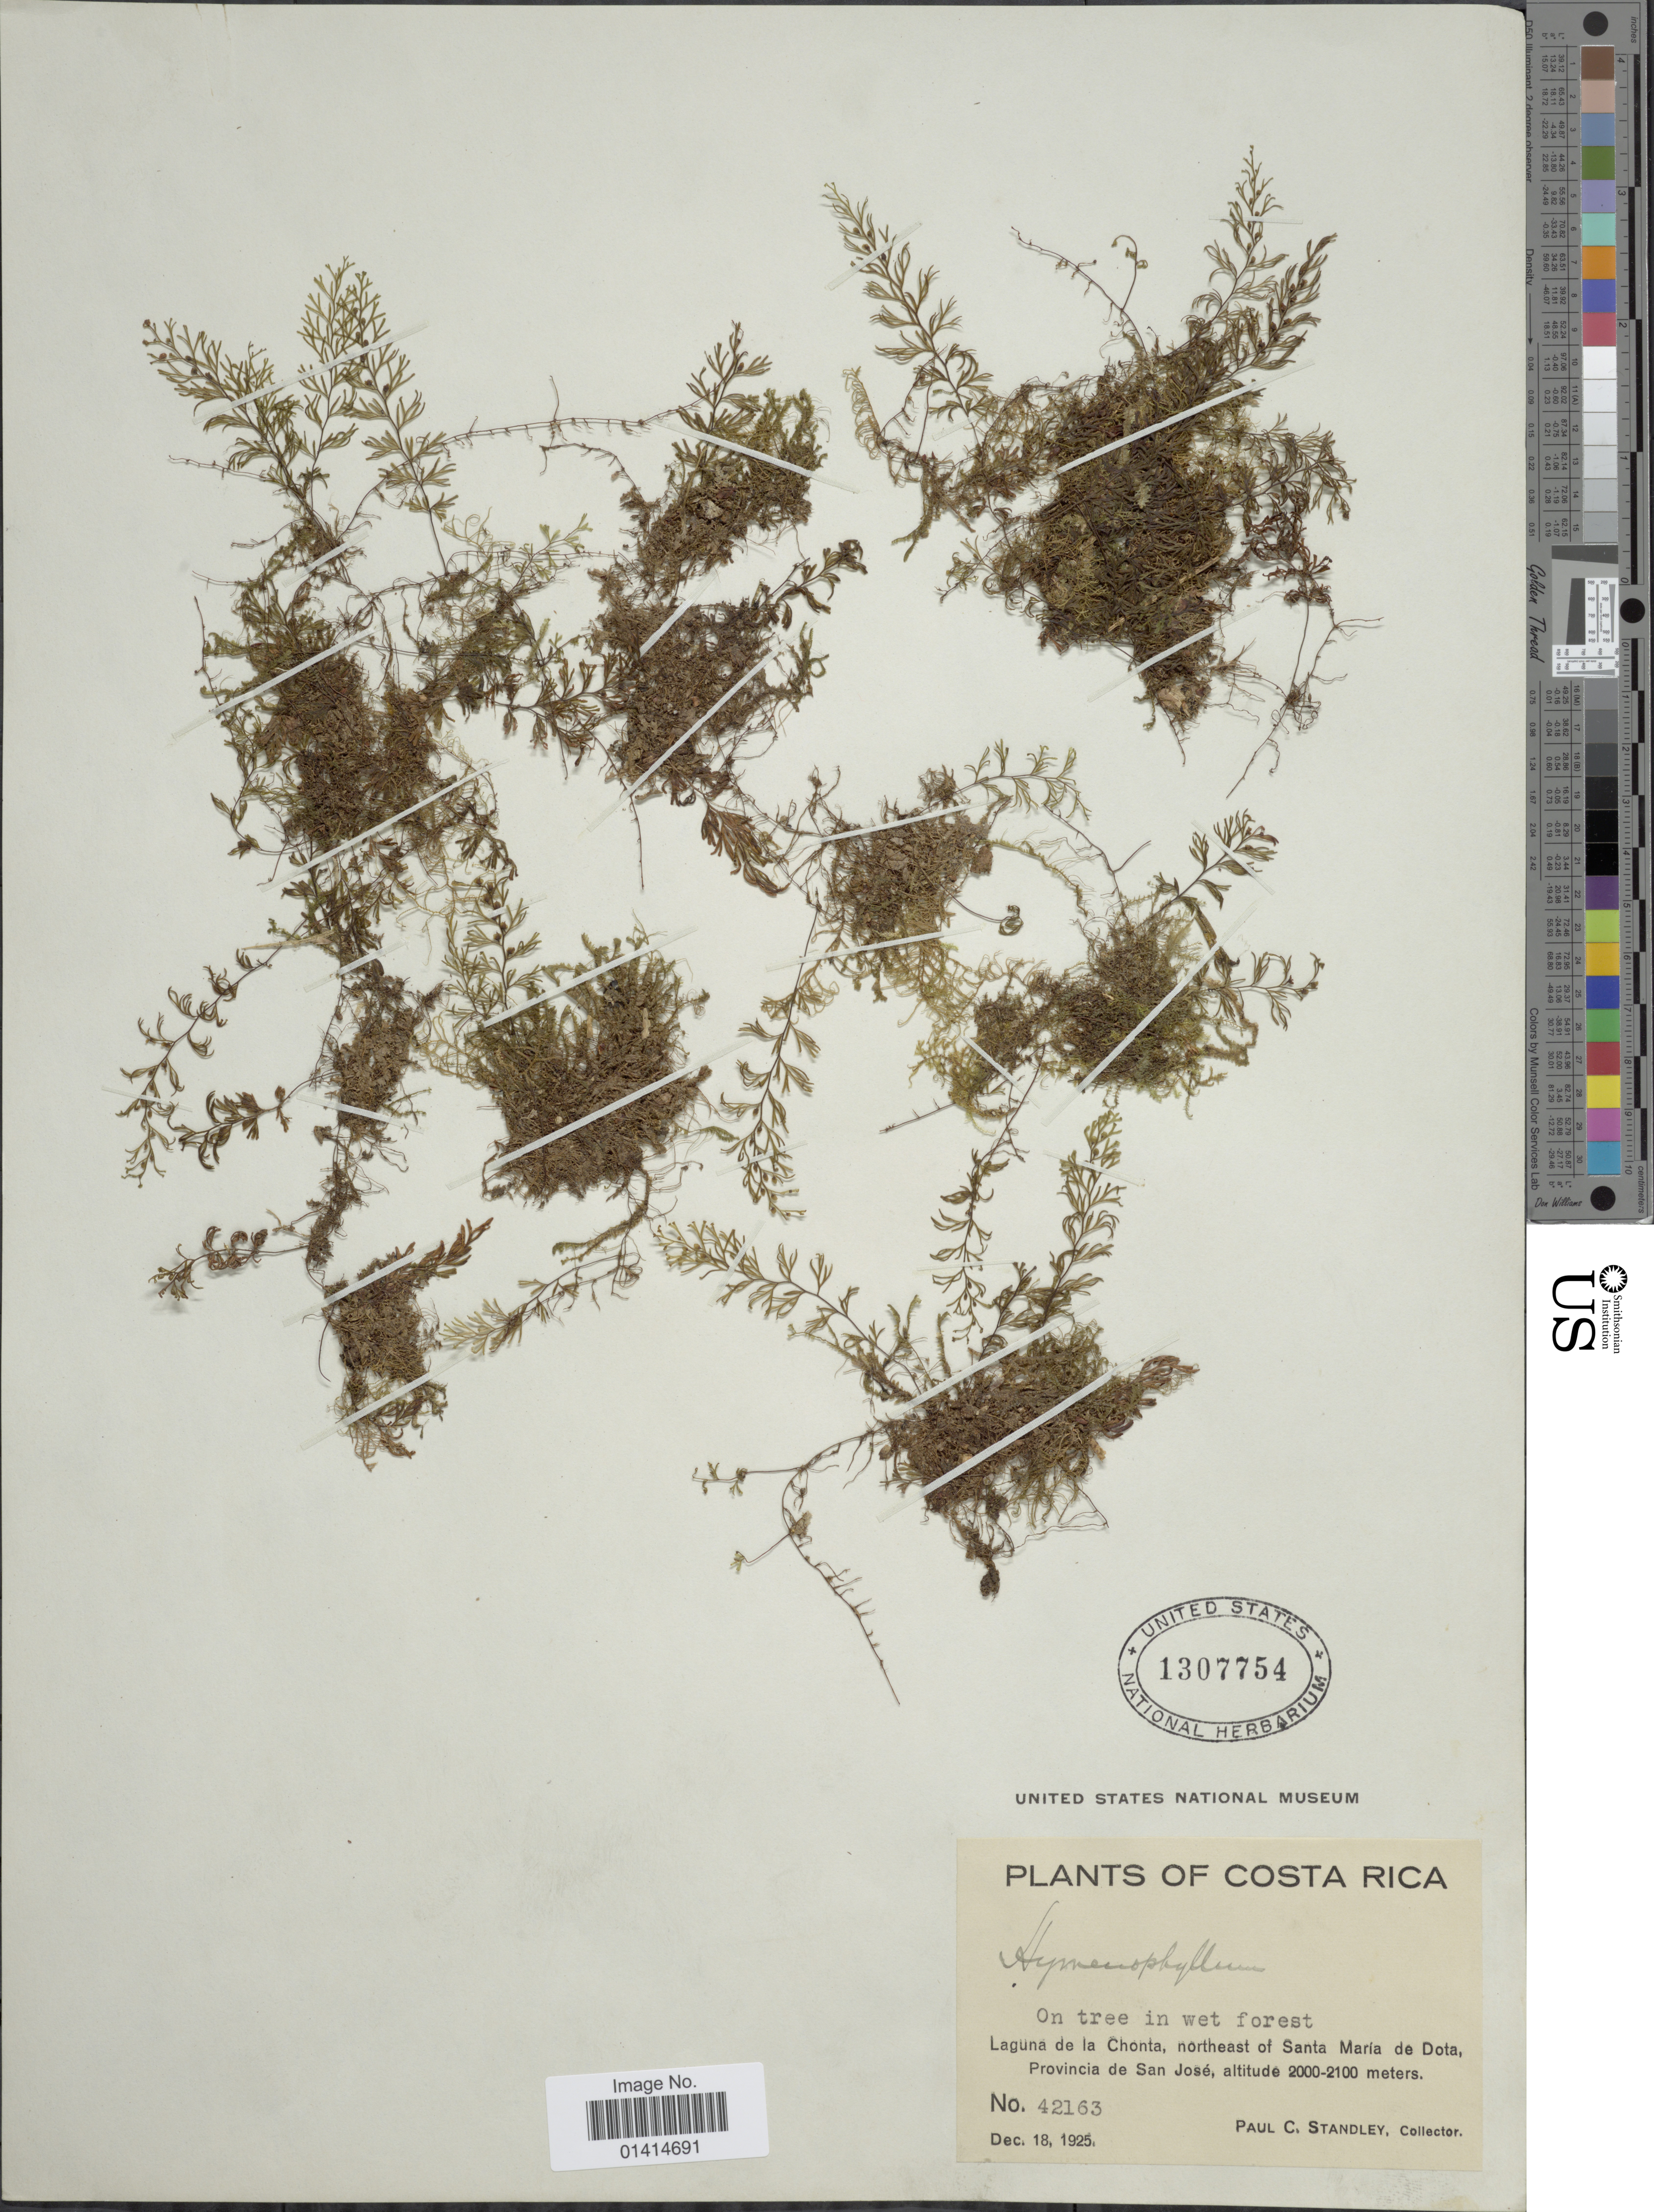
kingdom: Plantae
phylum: Tracheophyta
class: Polypodiopsida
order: Hymenophyllales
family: Hymenophyllaceae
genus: Hymenophyllum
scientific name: Hymenophyllum tunbrigense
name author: (L.) Small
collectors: P. C. Standley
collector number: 42163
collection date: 1925-12-18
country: Costa Rica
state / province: San José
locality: Laguna de la Chonta, northeast of Santa Maria de Dota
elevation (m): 2000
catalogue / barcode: US 1307754